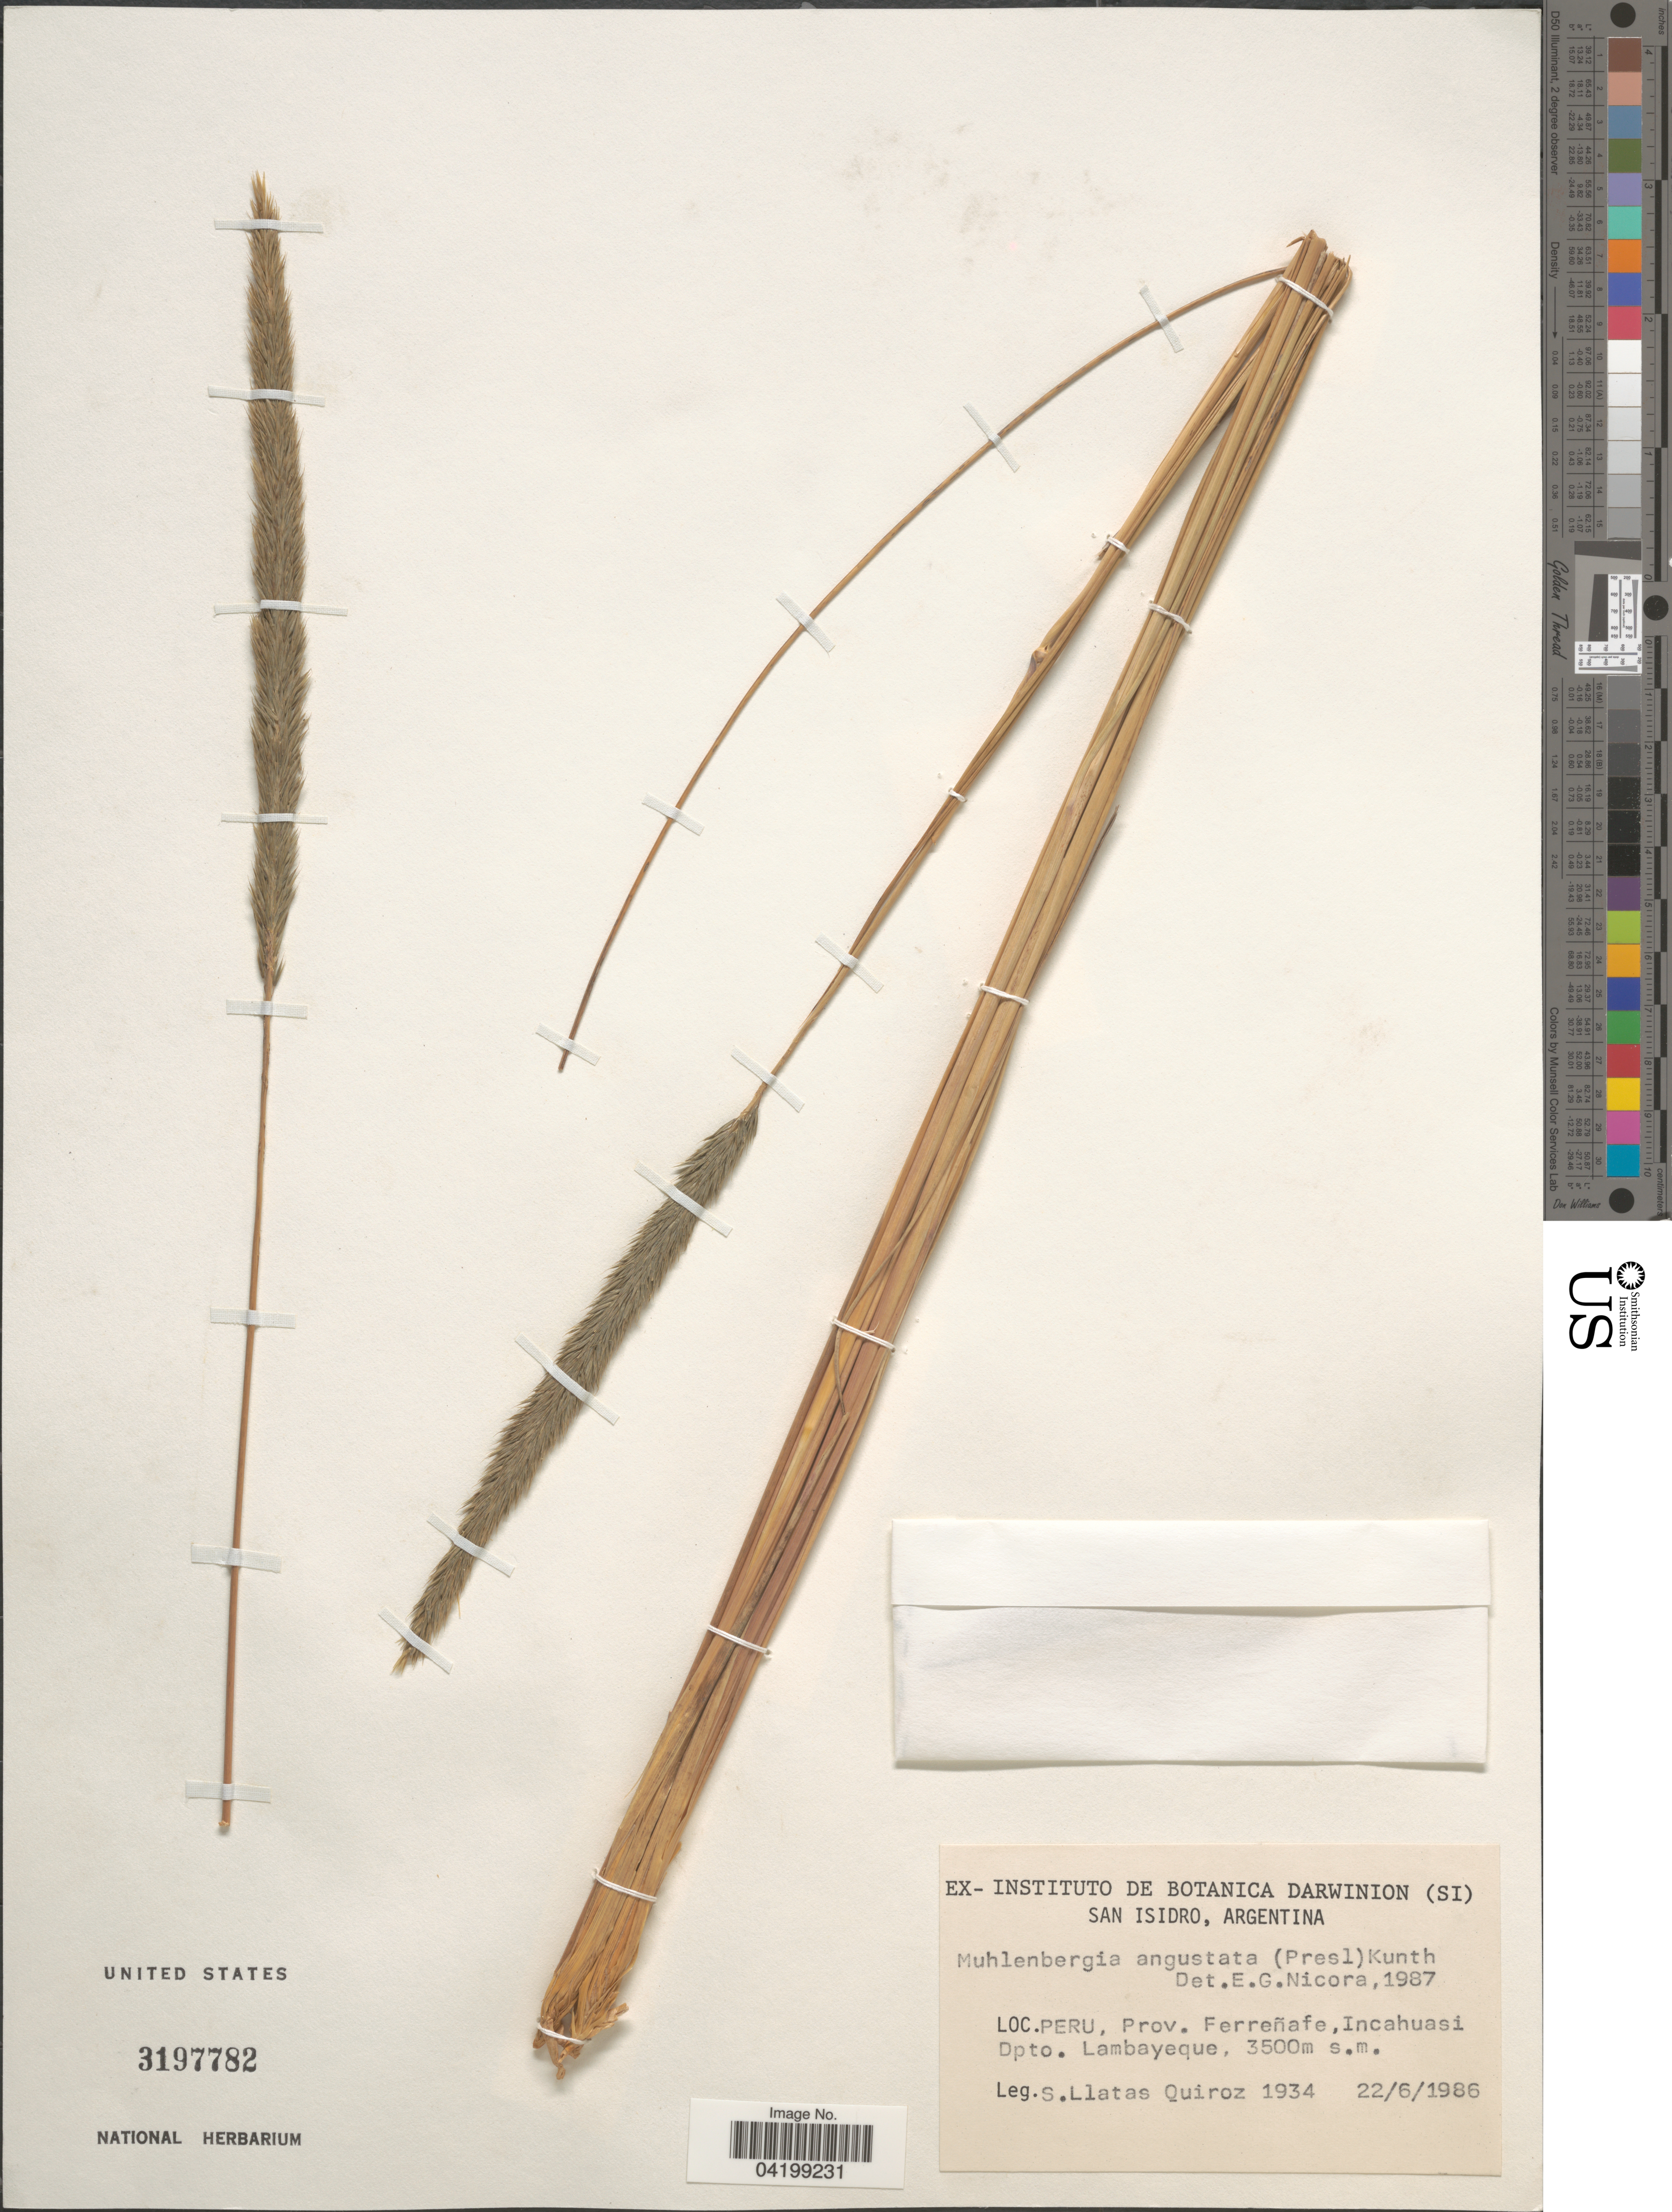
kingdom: Plantae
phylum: Tracheophyta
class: Liliopsida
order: Poales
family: Poaceae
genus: Muhlenbergia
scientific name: Muhlenbergia coerulea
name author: (Griseb.) Mez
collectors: S. Llatas Quiroz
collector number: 1934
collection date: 1986-06-22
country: Peru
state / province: Lambayeque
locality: Prov. Ferreñafe, Incahuasi Dpto. Lambayeque.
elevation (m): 3500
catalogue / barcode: US 3197782